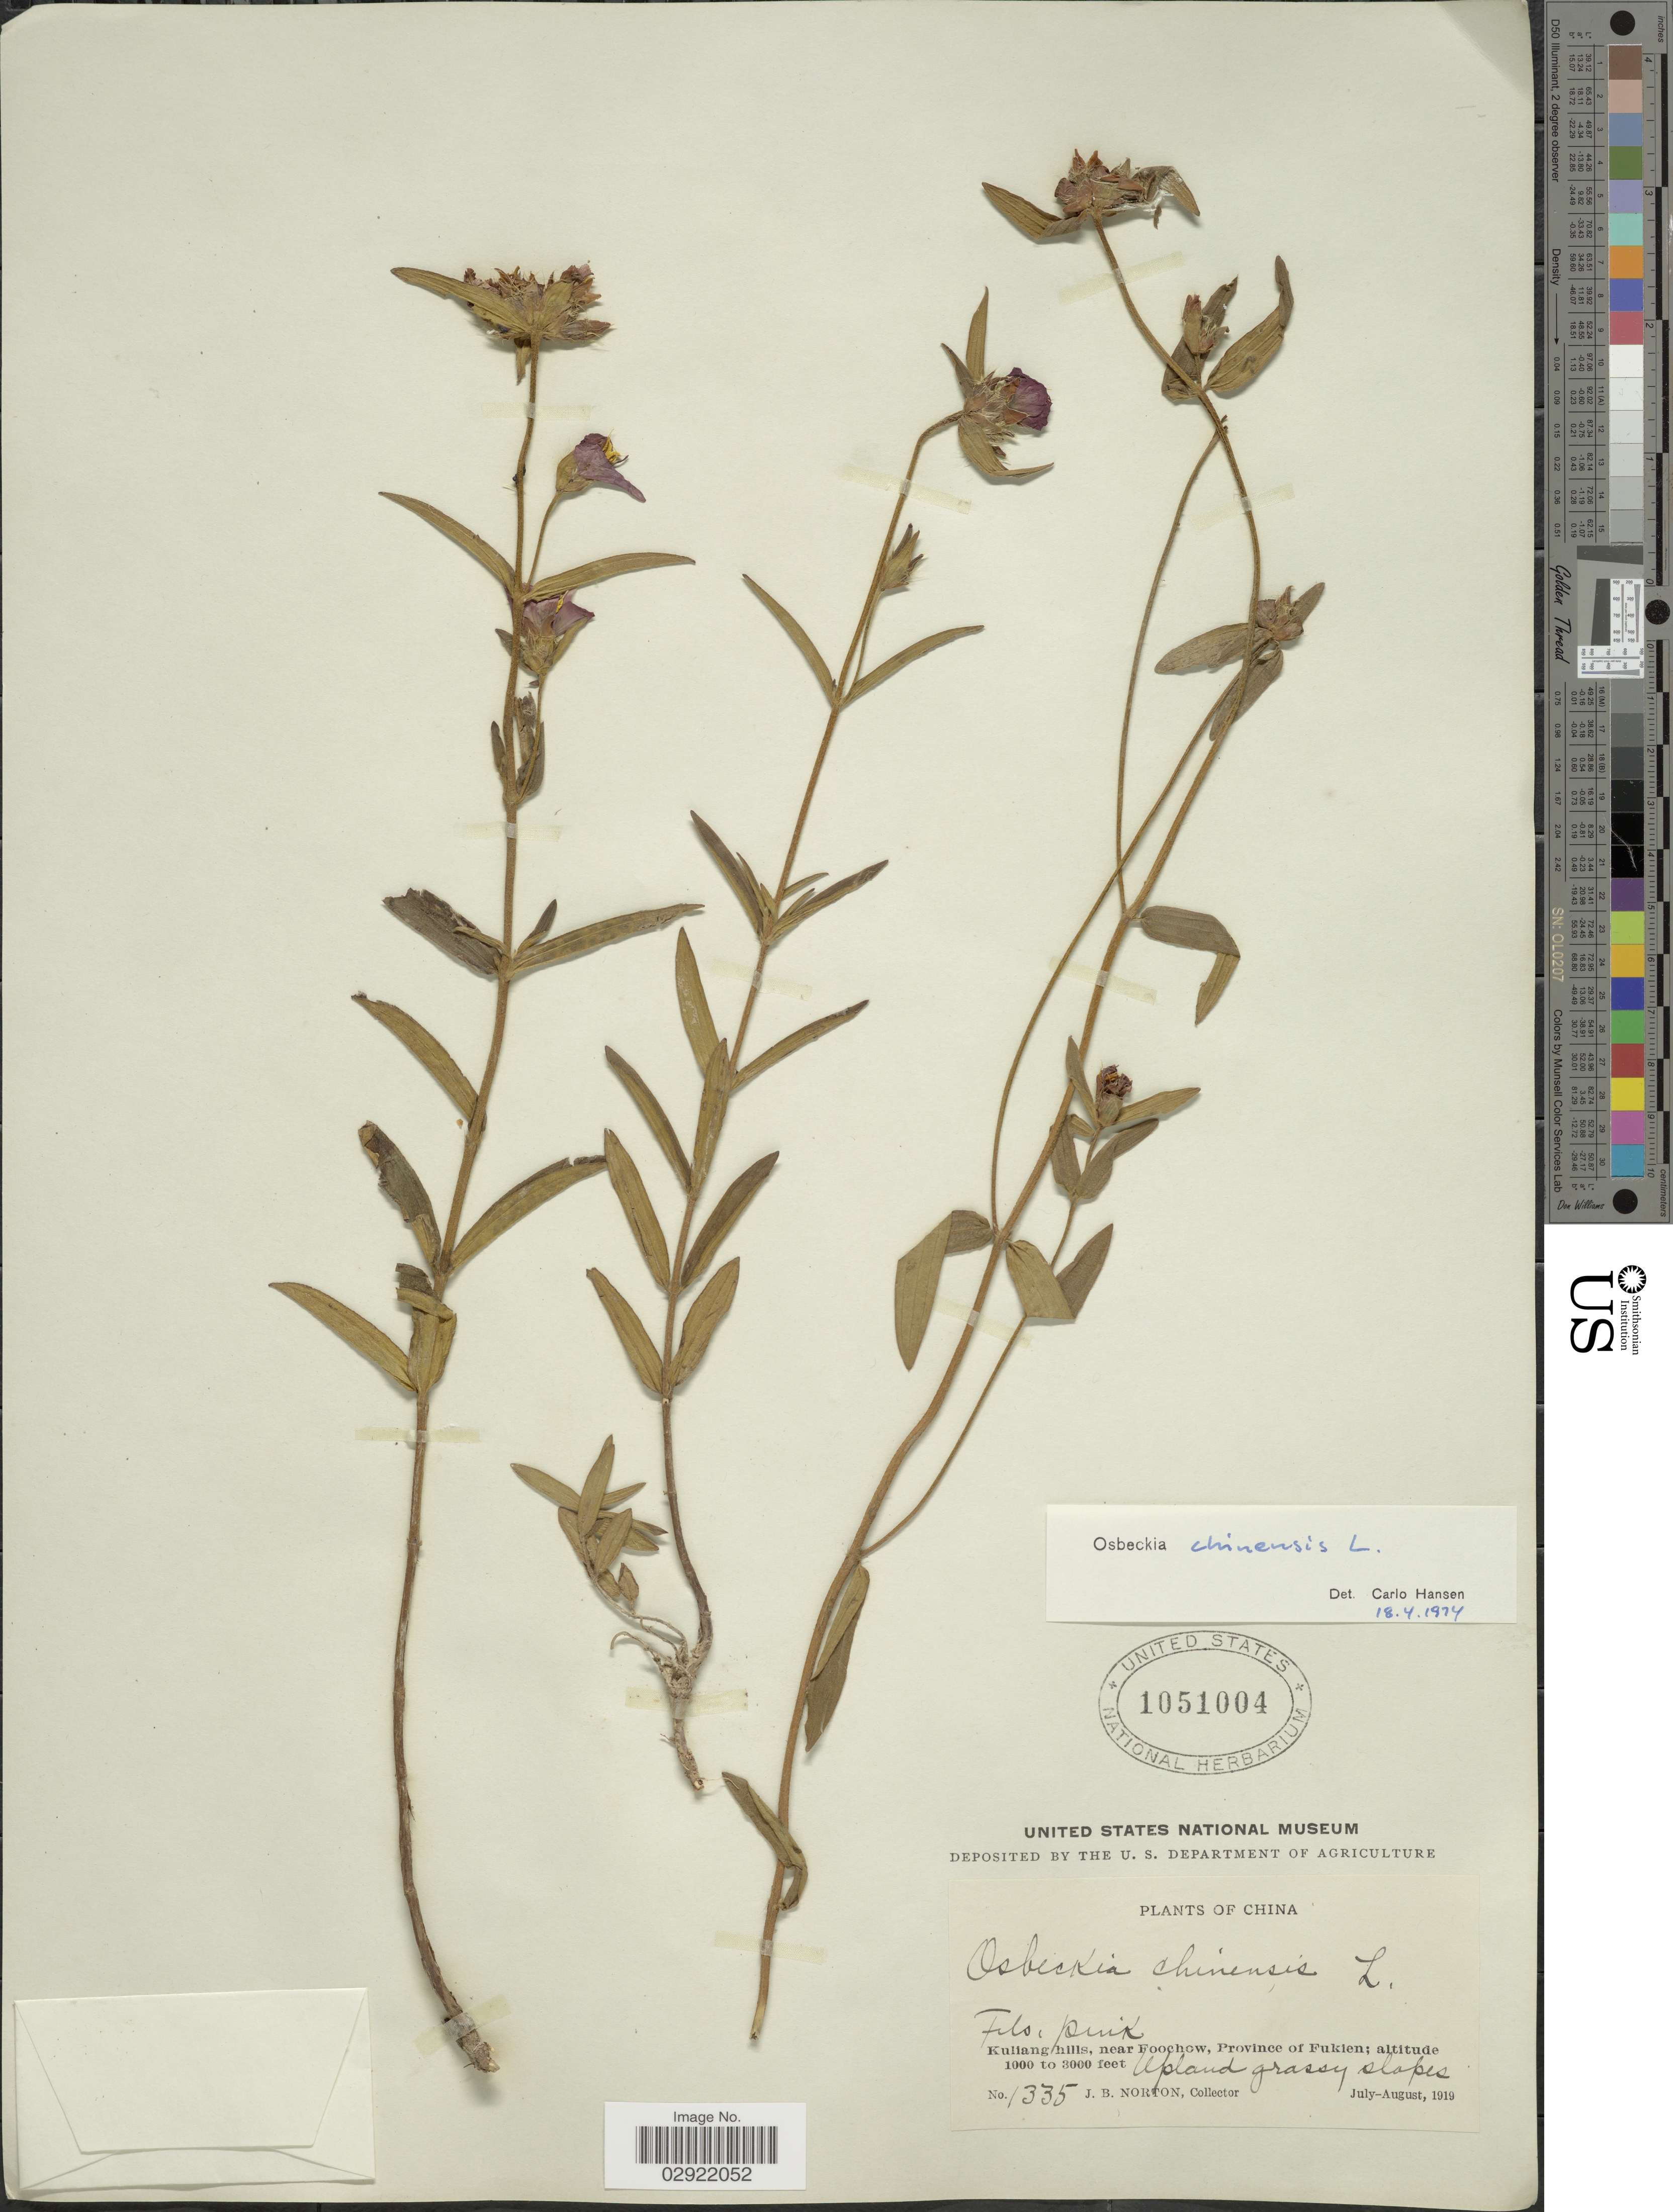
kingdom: Plantae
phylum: Tracheophyta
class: Magnoliopsida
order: Myrtales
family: Melastomataceae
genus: Osbeckia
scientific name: Osbeckia chinensis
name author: L.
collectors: J. B. Norton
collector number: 1335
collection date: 1919-07/1919-08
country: China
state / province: Fujian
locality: Kuliang hills, near Foochow.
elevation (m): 305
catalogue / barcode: US 1051004